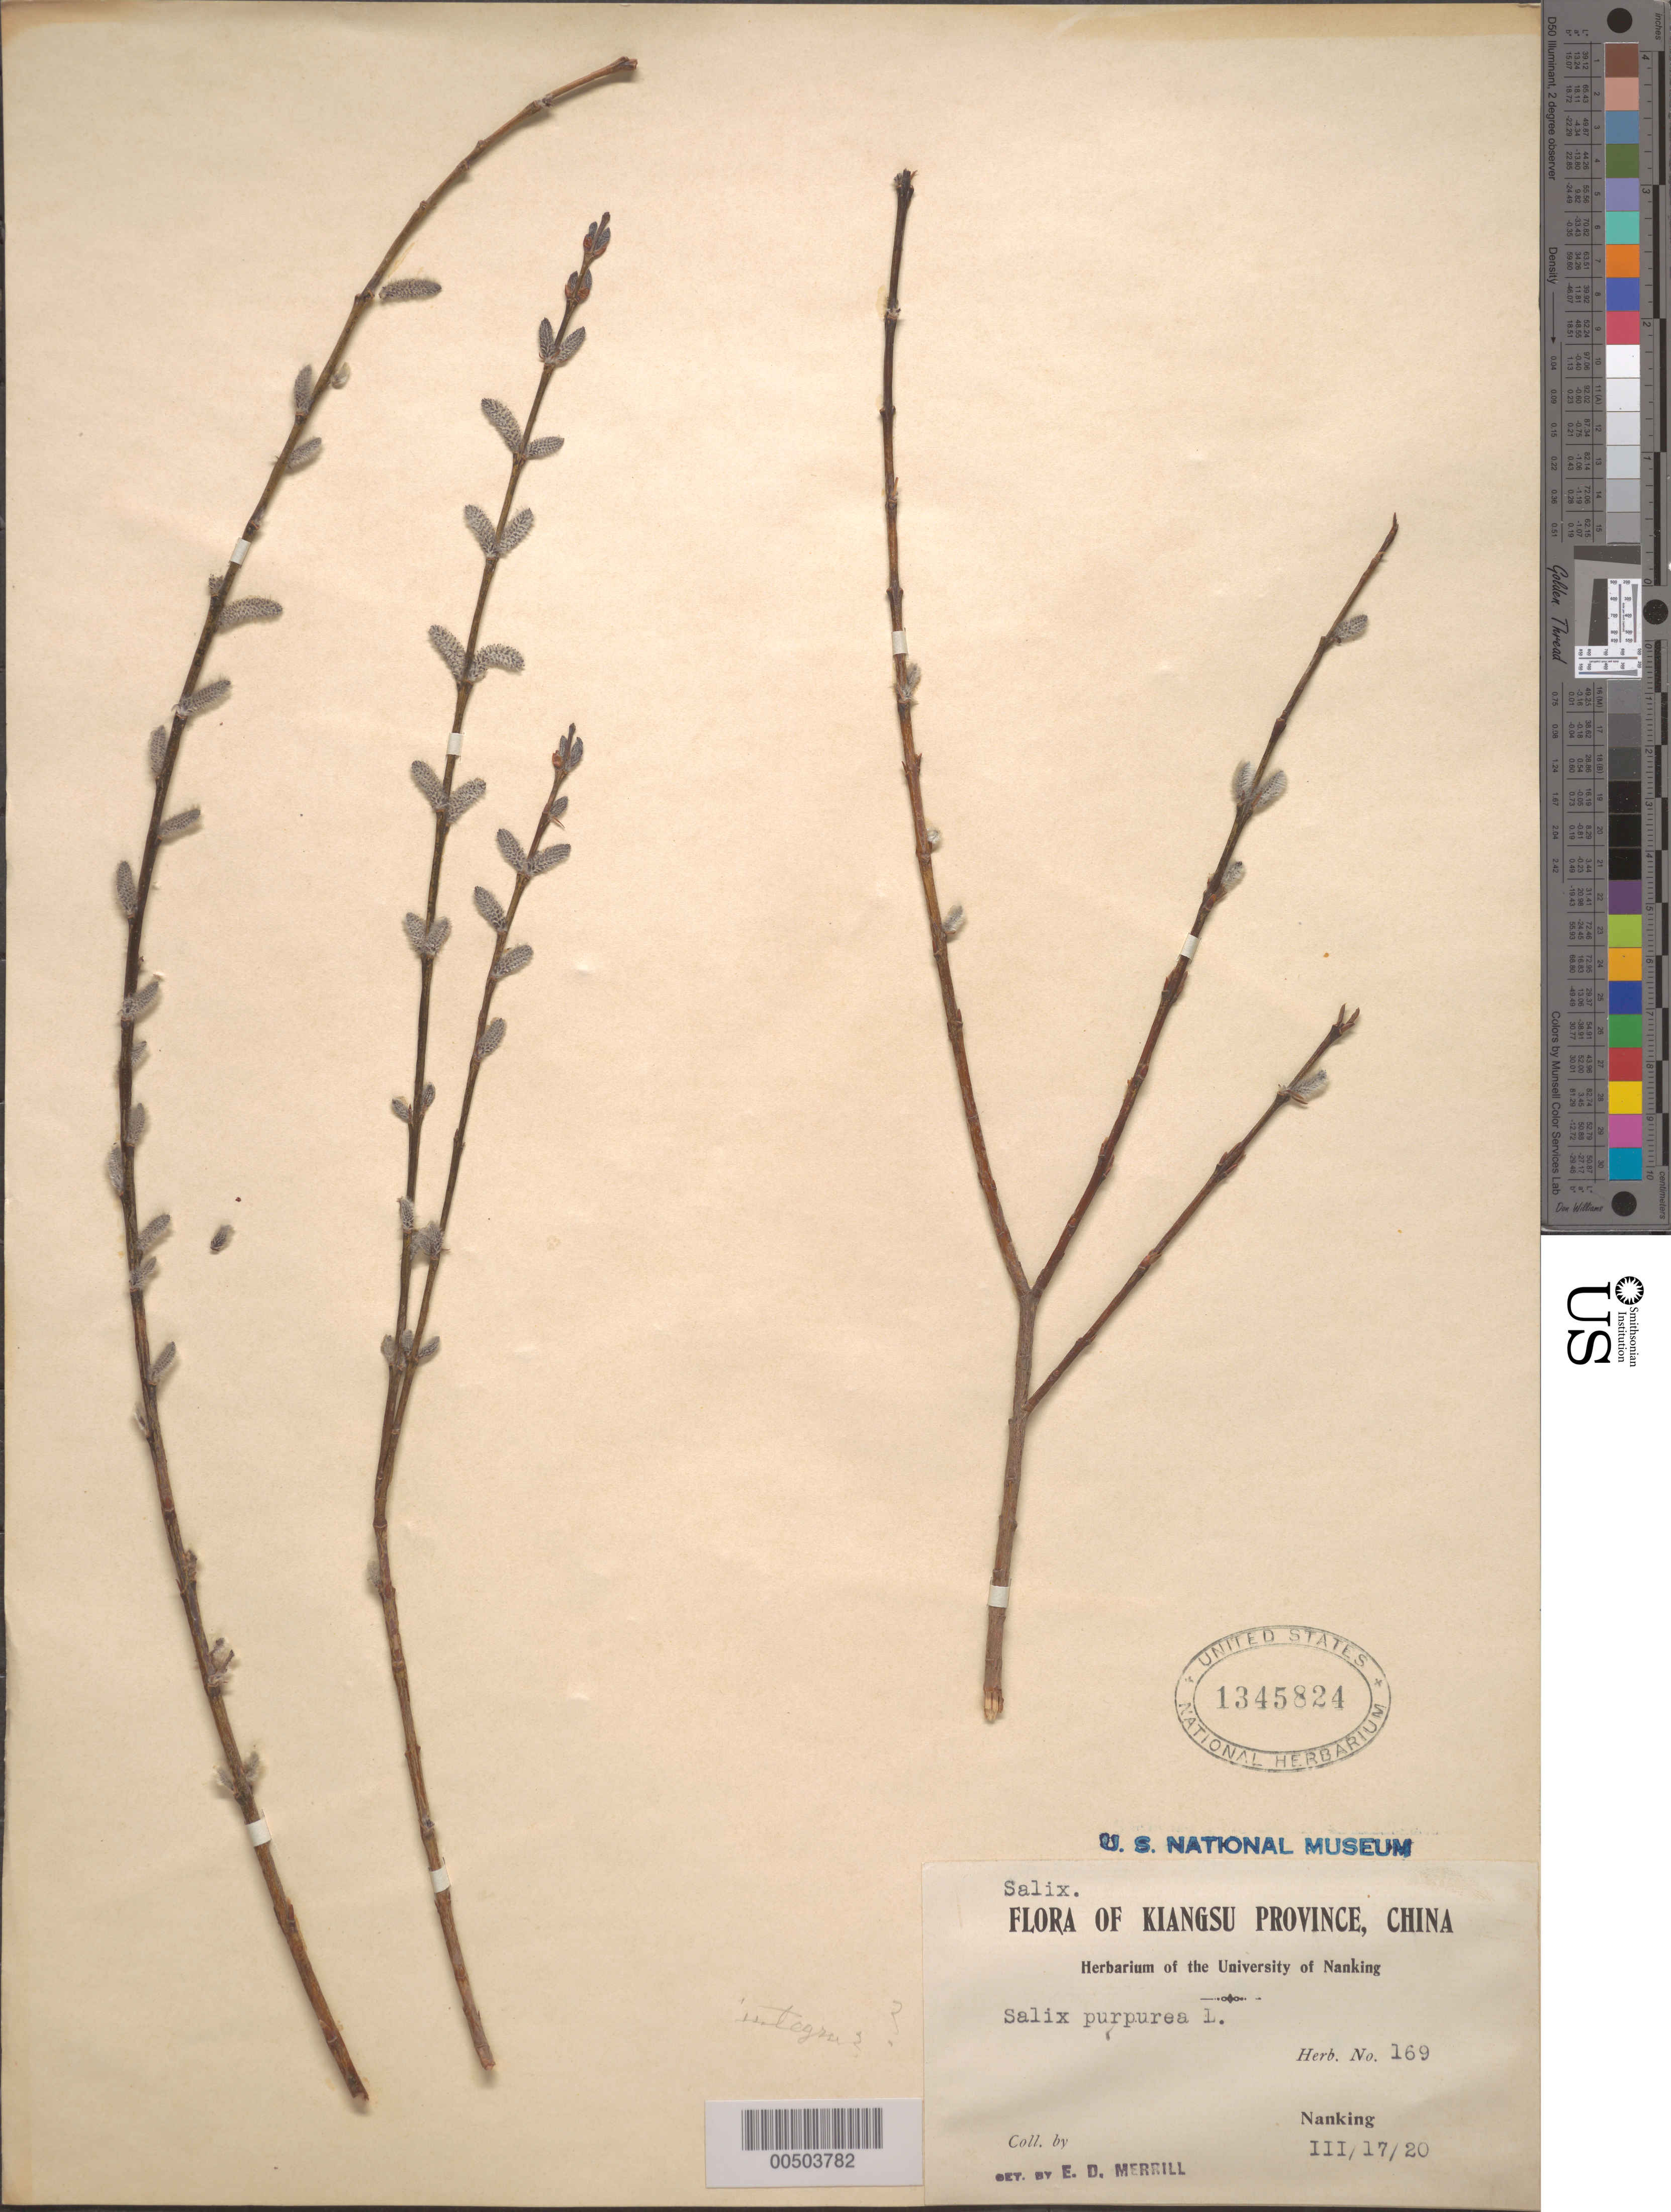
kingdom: Plantae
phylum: Tracheophyta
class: Magnoliopsida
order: Malpighiales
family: Salicaceae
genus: Salix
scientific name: Salix purpurea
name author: L.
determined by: Merrill, Elmer D.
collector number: Herb. No. 169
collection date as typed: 17 Mar 1920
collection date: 1920-03-17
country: China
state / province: Jiangsu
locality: Nanking (Nanjing)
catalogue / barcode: US 1345824